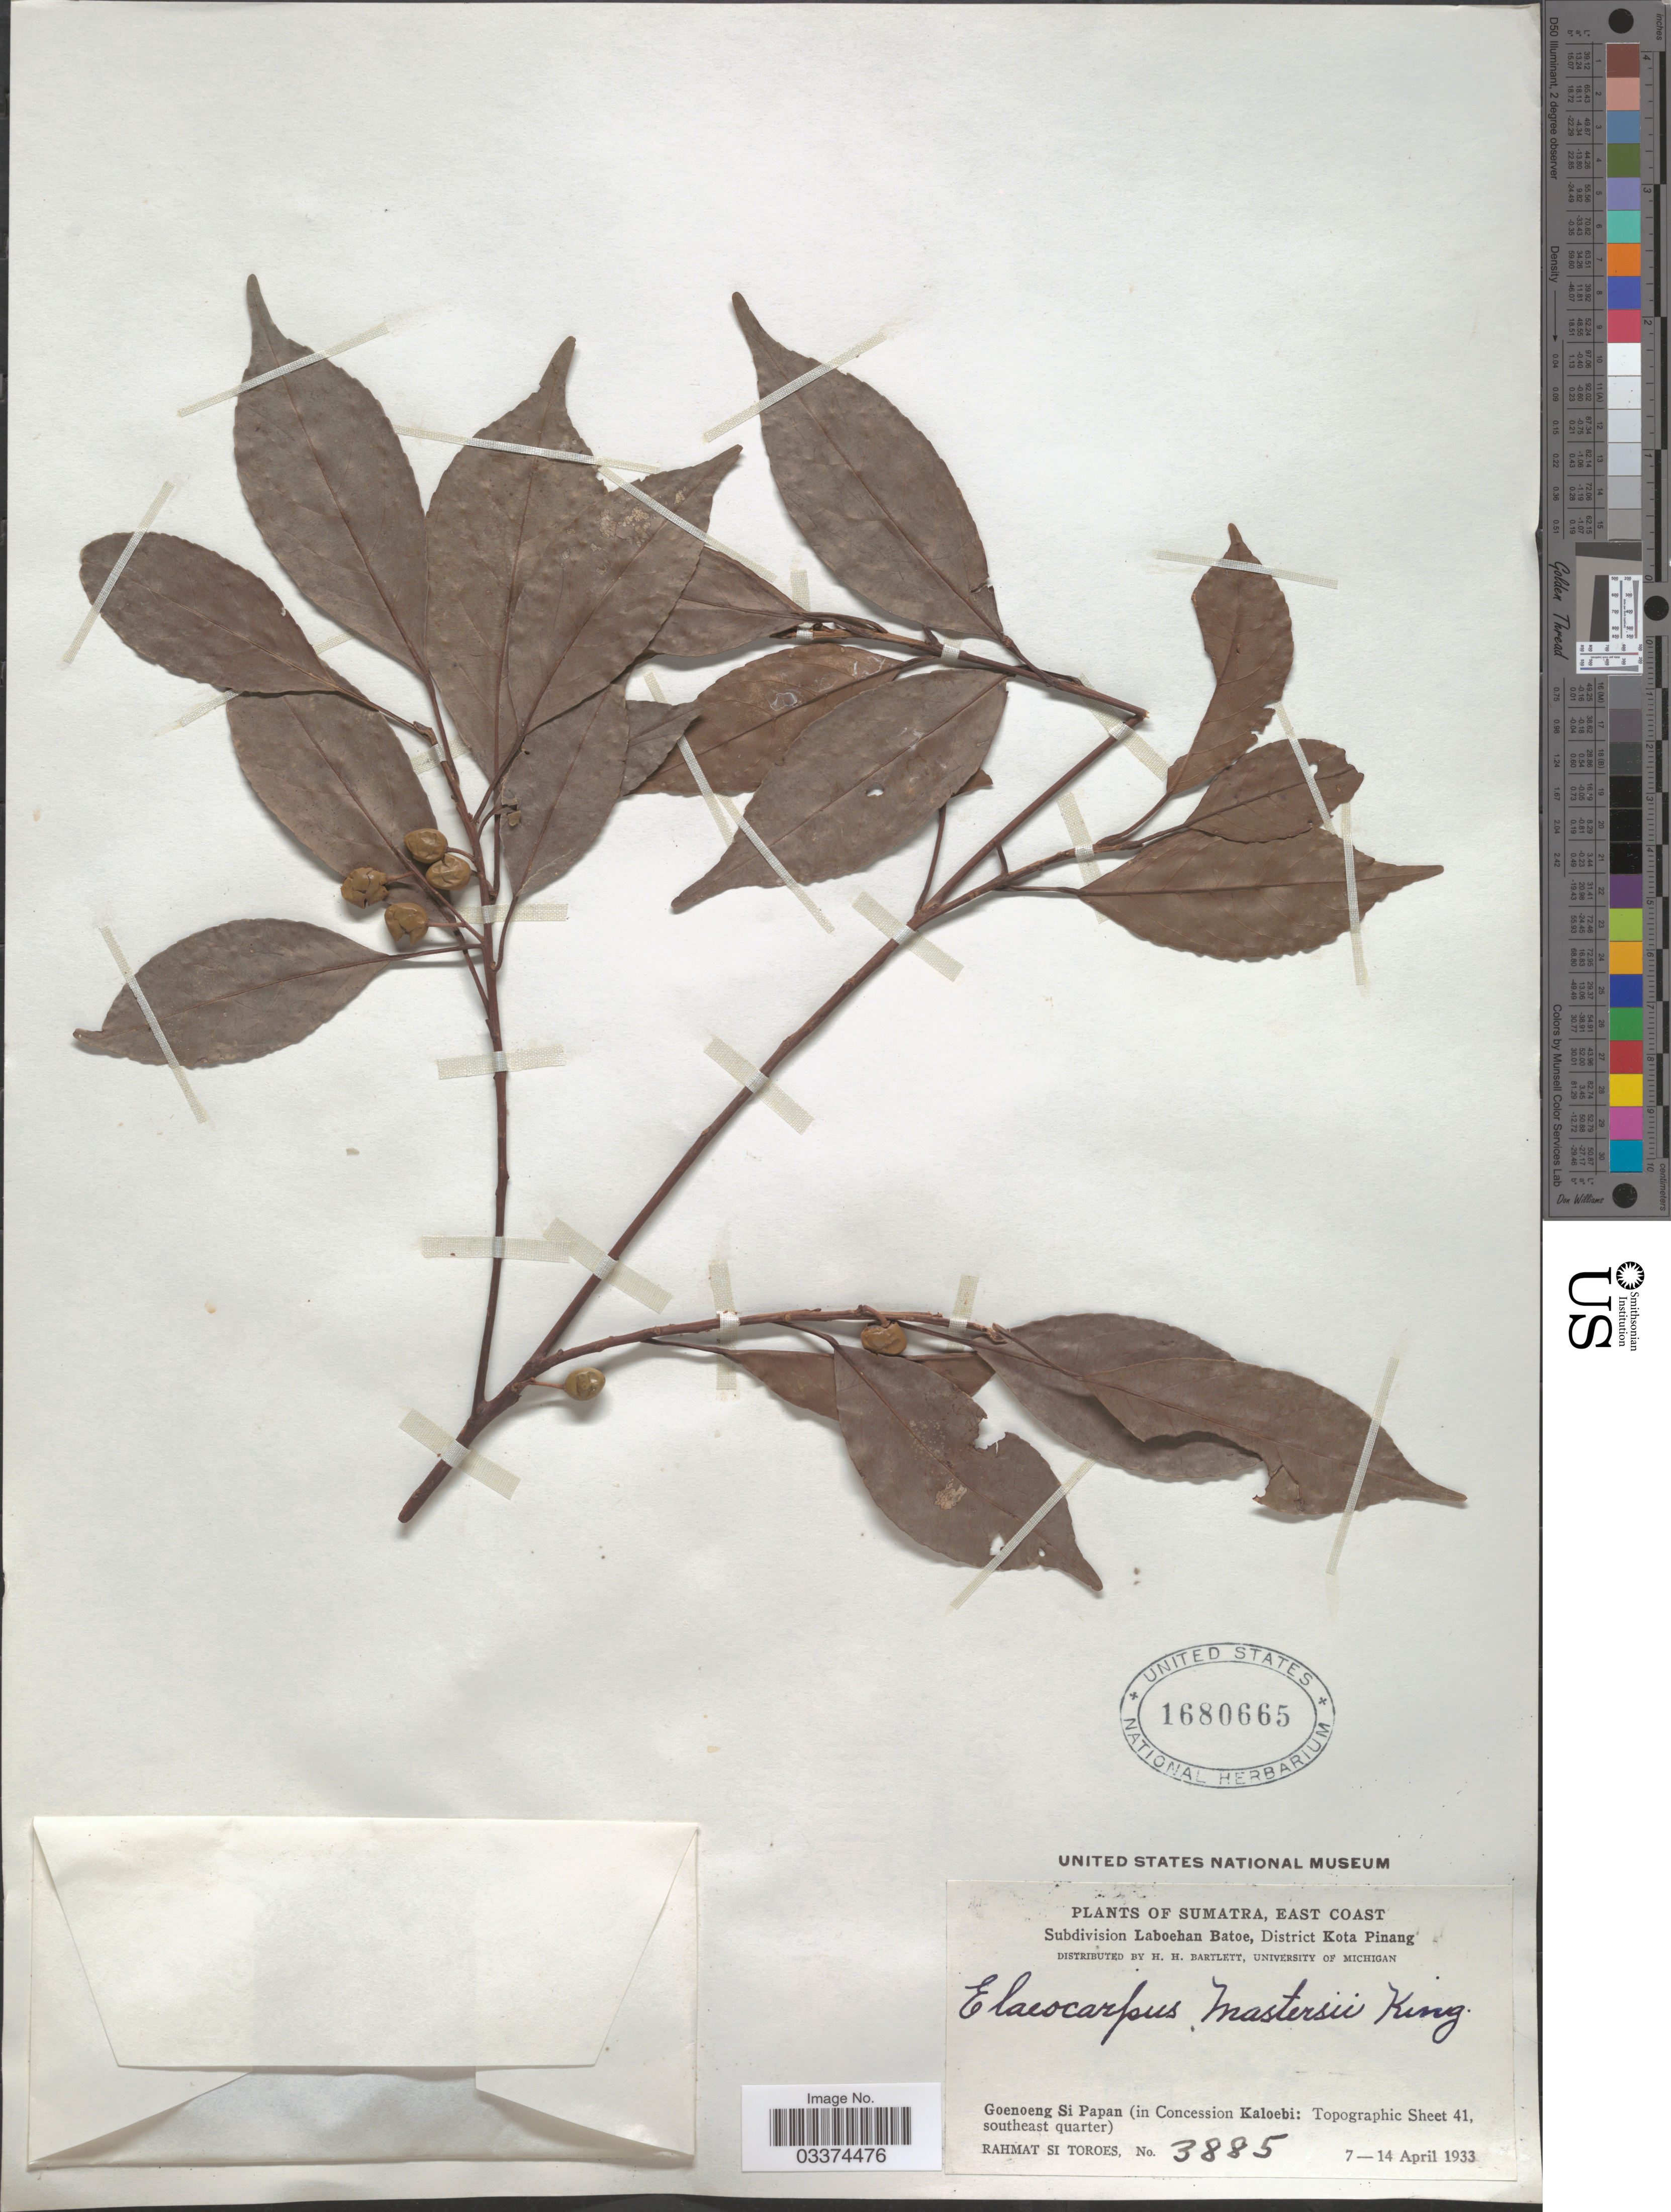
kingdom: Plantae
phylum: Tracheophyta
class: Magnoliopsida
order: Oxalidales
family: Elaeocarpaceae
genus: Elaeocarpus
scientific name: Elaeocarpus mastersii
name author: King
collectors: Rahmat Si Boeea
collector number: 3885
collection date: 1933-04-07/1933-04-14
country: Indonesia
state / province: Sumatra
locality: East Coast, Subdivision Laboehan Batoe, District Kota Pinang, Goenoeng Si Papan (in Concession Kaloebi: Topographic Sheet 41, southeast quarter).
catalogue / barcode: US 1680665